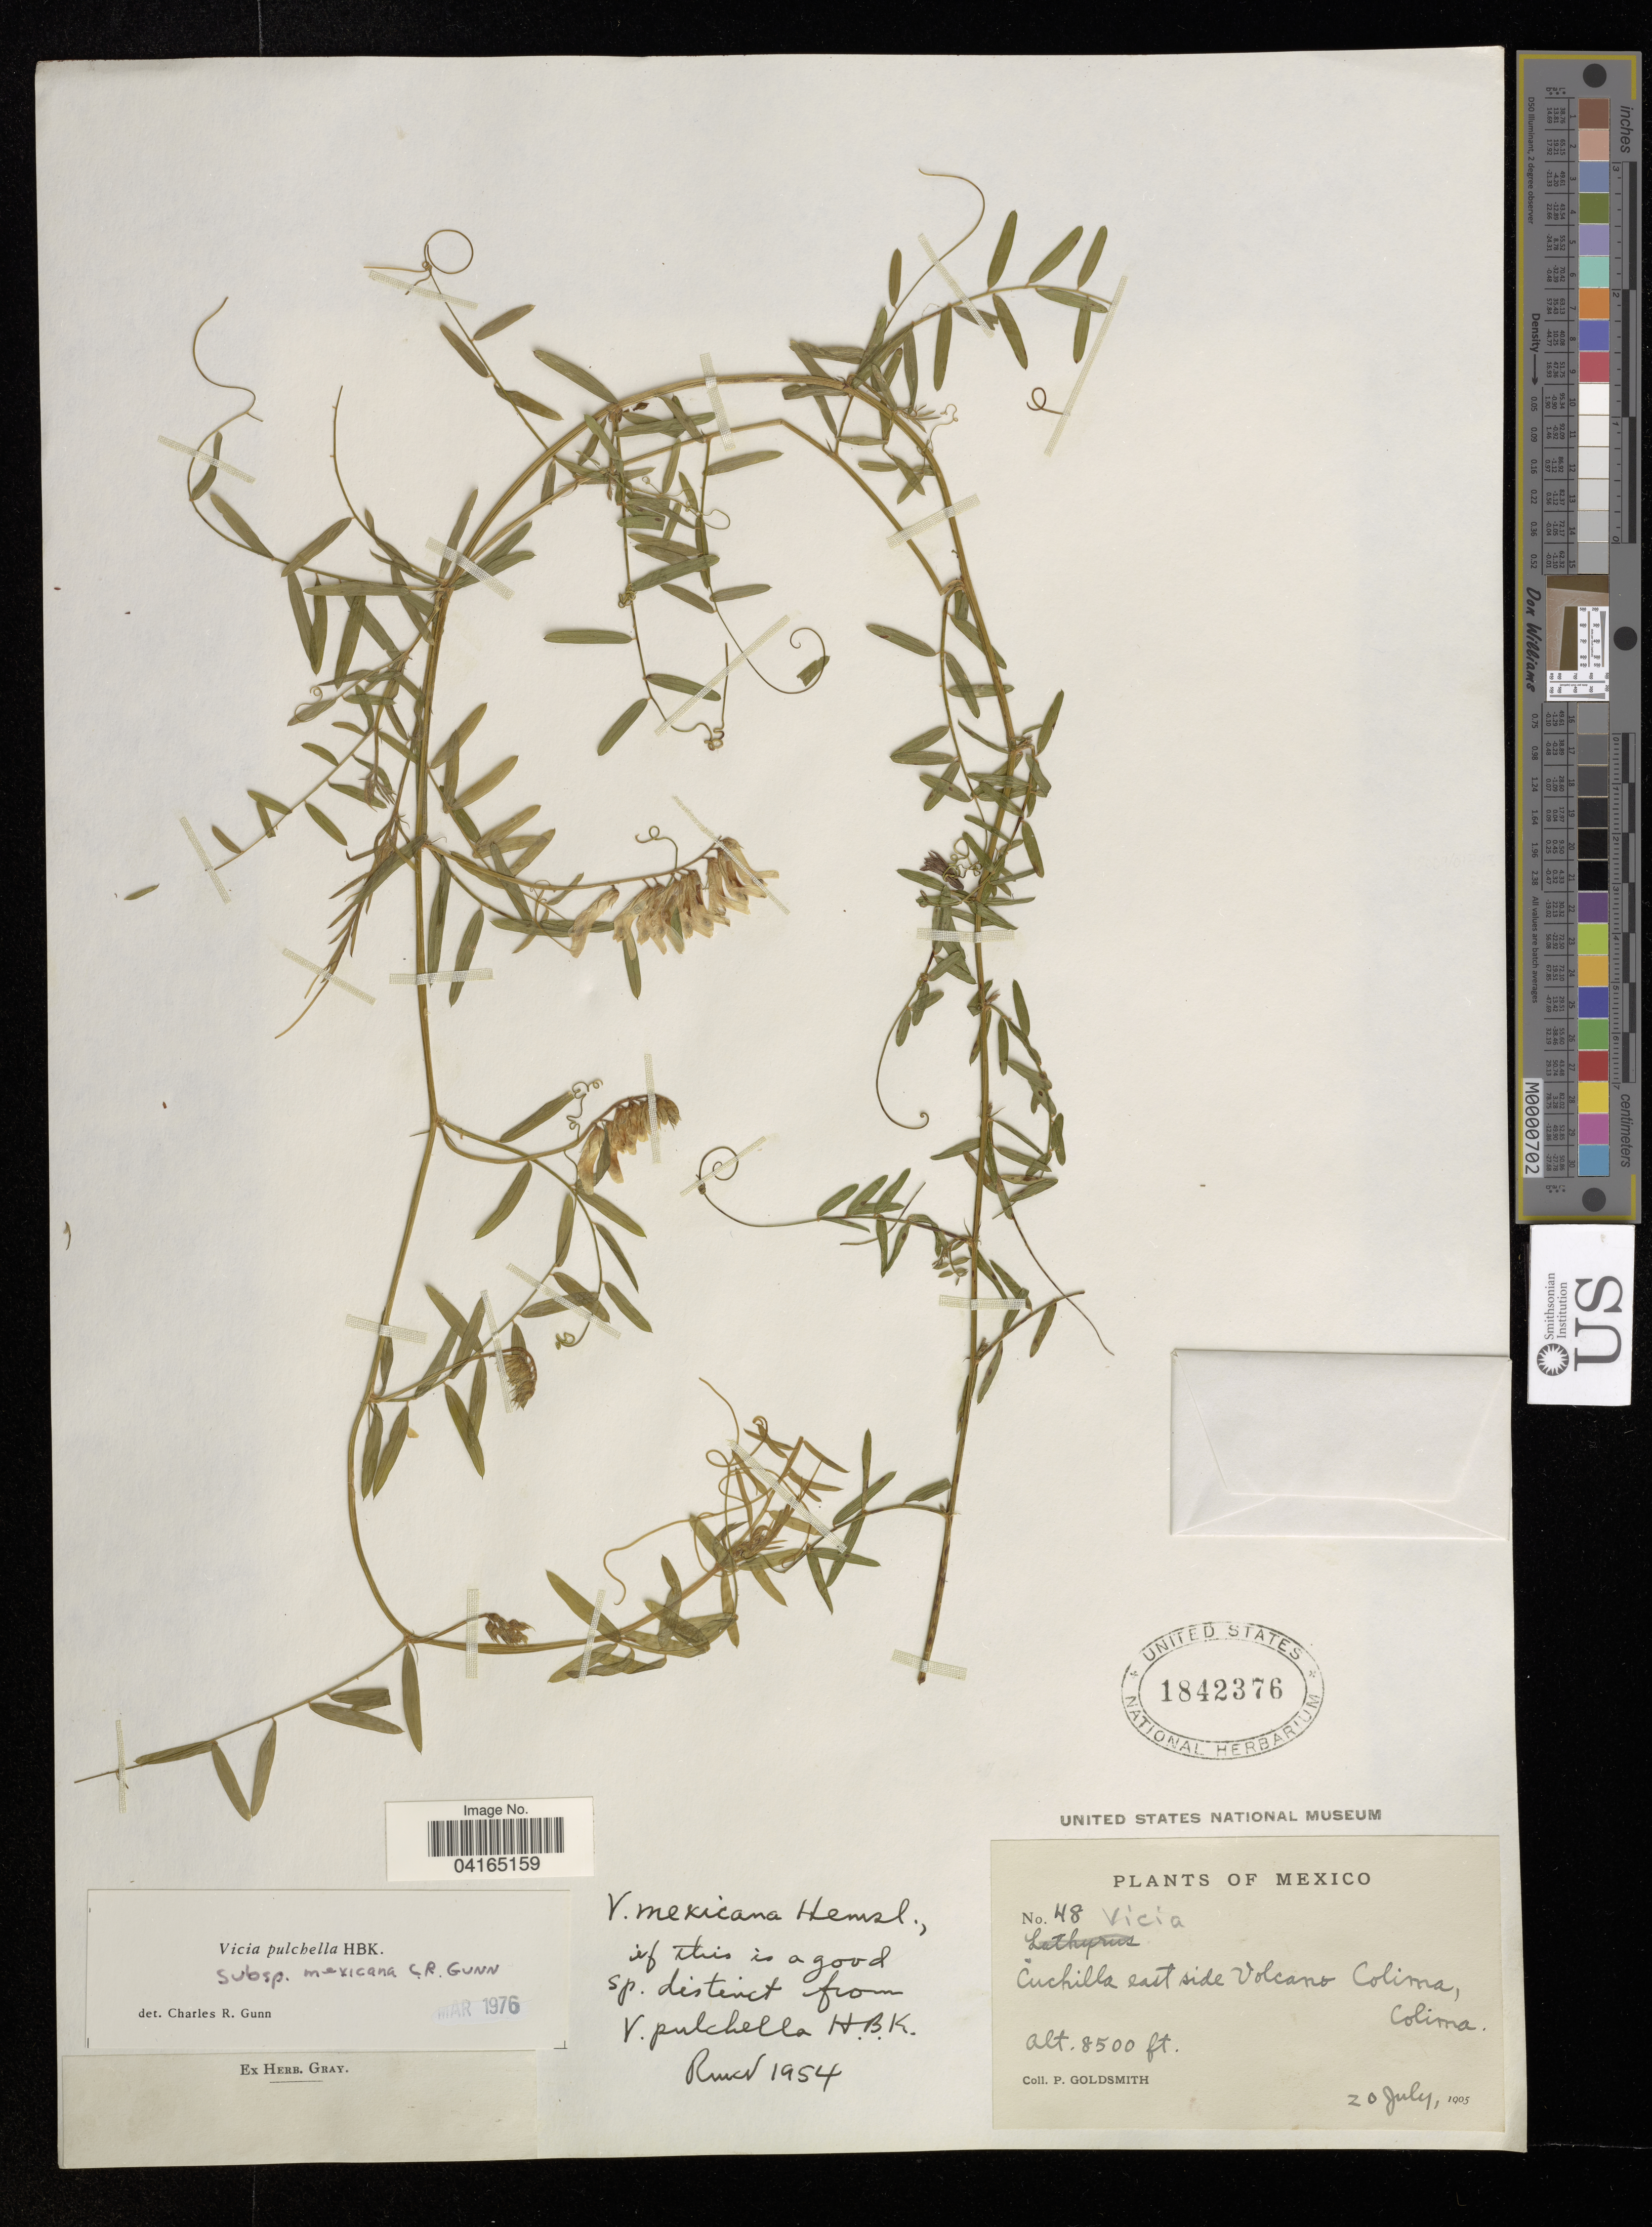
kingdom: Plantae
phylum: Tracheophyta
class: Magnoliopsida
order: Fabales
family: Fabaceae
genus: Vicia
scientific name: Vicia pulchella subsp. mexicana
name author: (Hemsl.) C.R. Gunn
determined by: Hechenleitner, Paulina, RBG Edinburgh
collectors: P. Goldsmith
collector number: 48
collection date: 1905-07-20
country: Mexico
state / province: Colima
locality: Cuchilla east side Volcano Colima.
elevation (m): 2591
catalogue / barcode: US 1842376